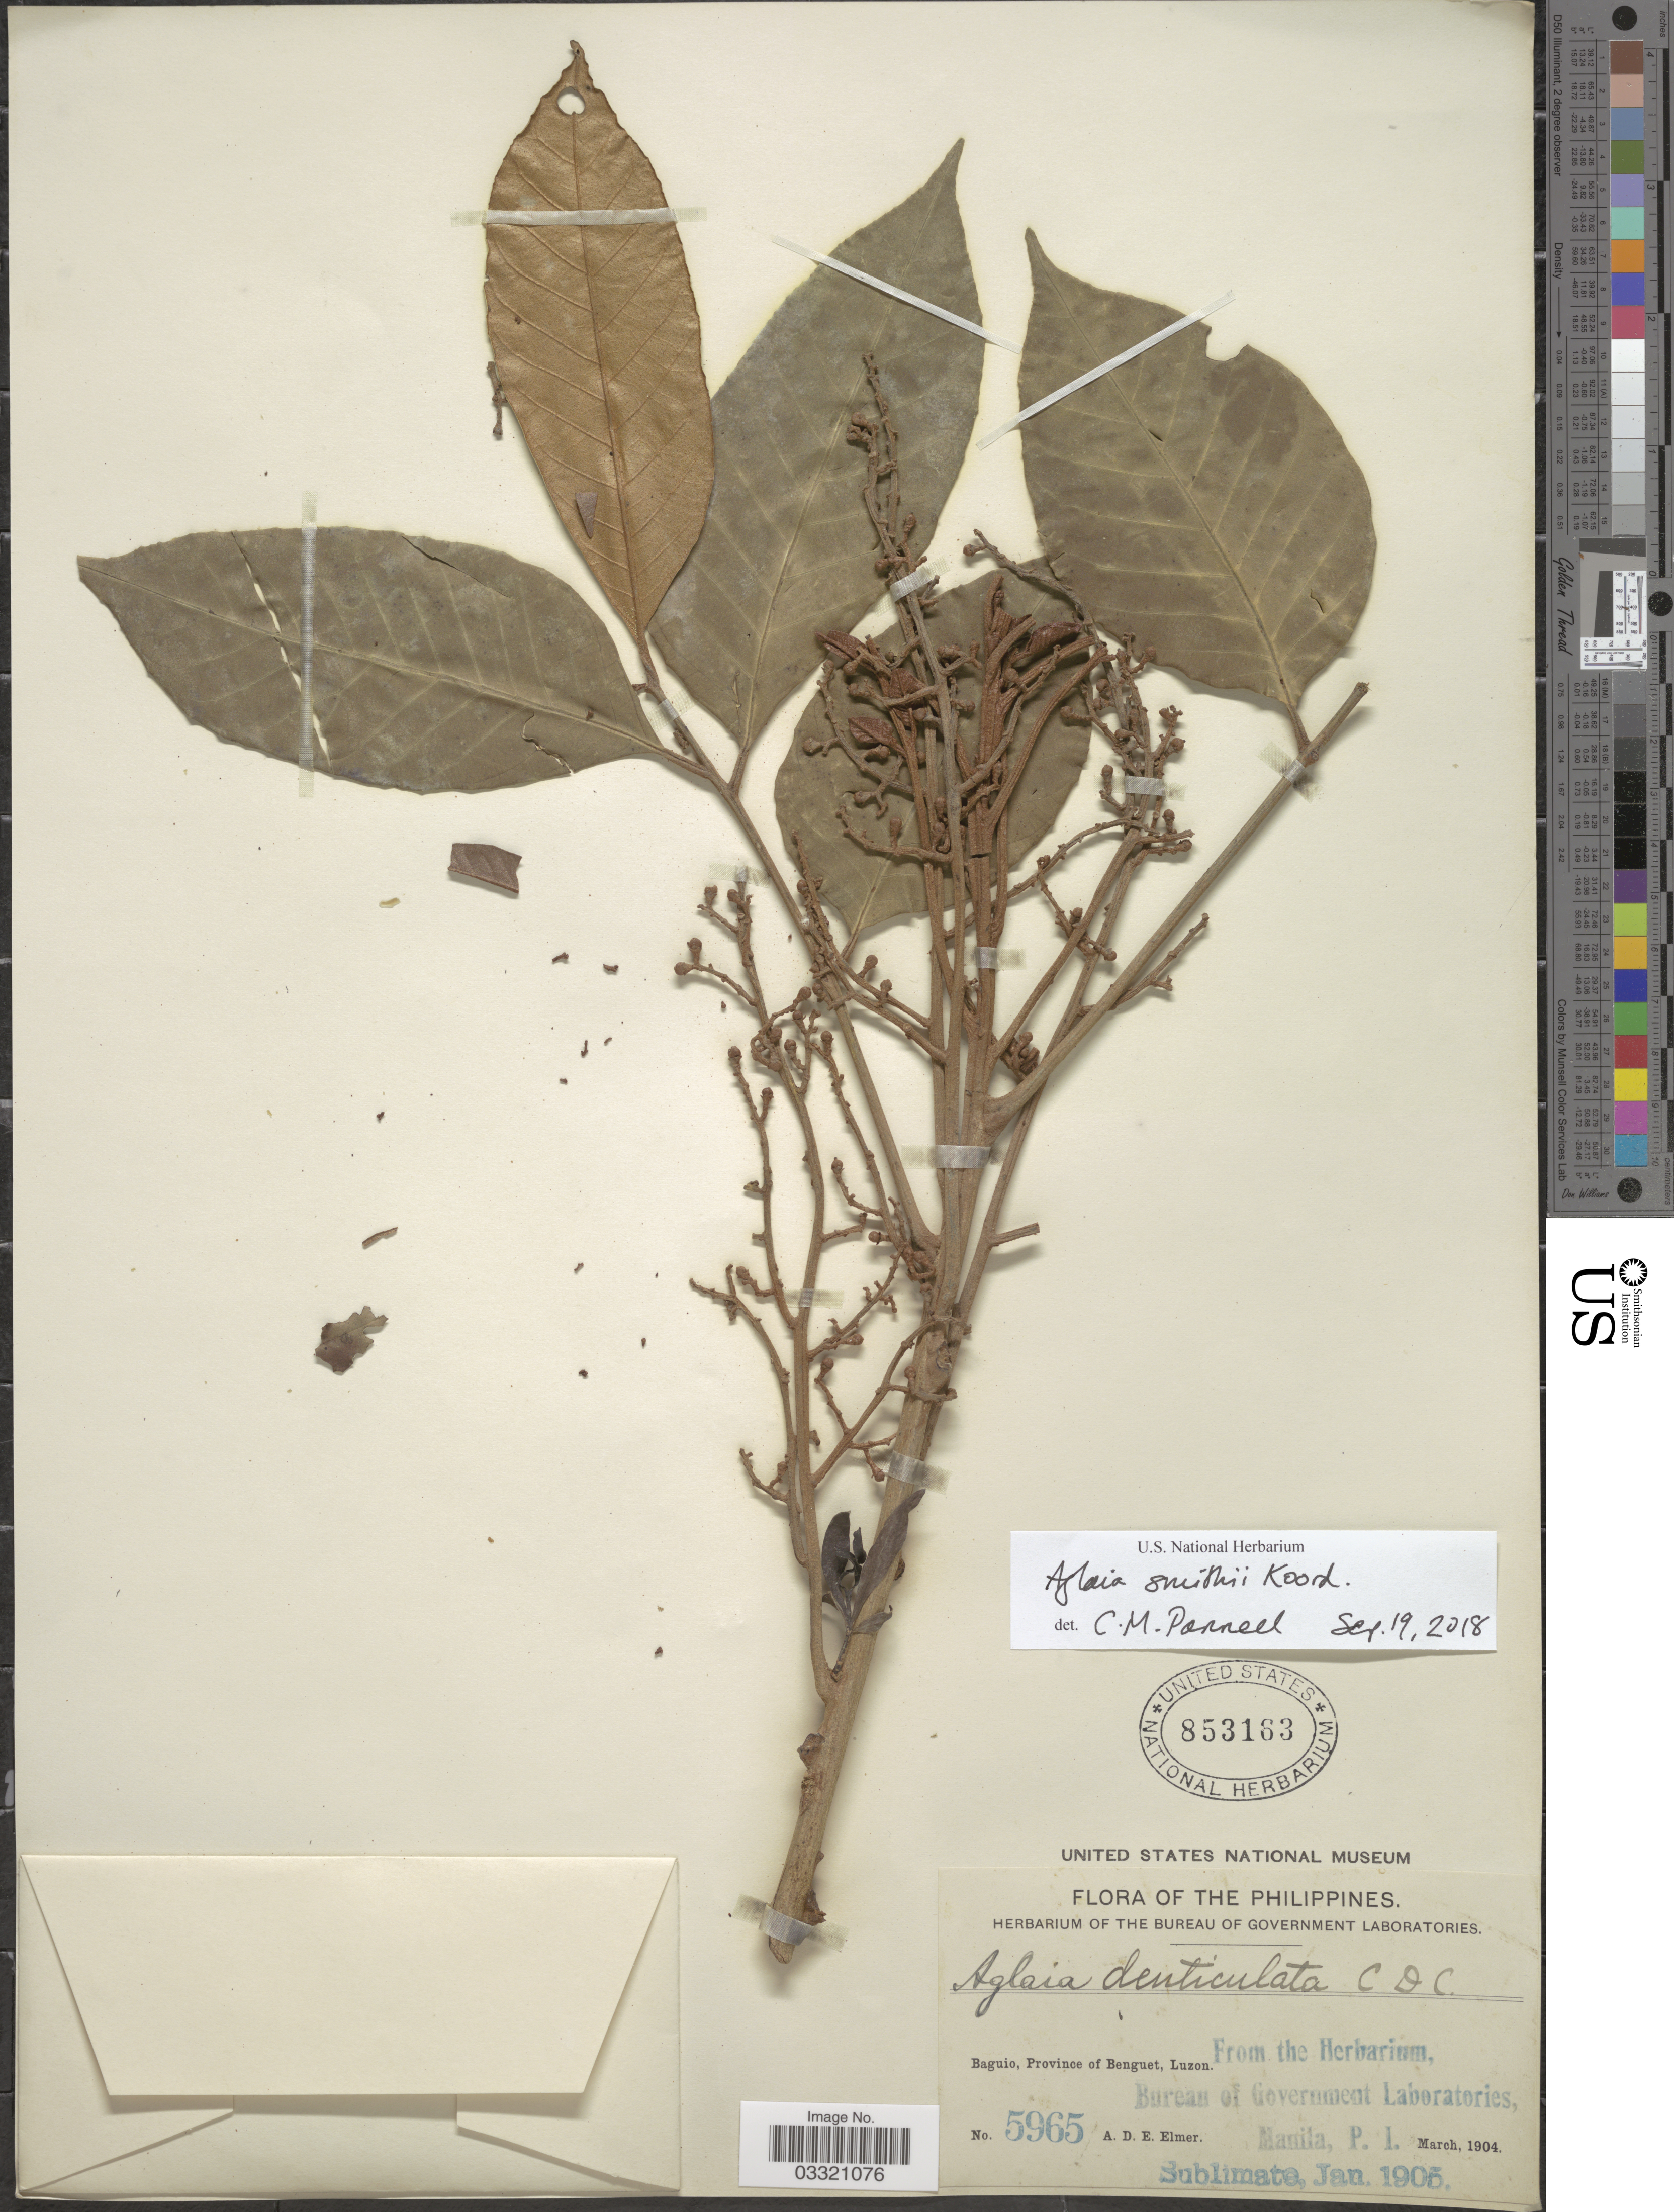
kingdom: Plantae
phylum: Tracheophyta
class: Magnoliopsida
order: Sapindales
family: Meliaceae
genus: Aglaia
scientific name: Aglaia smithii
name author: Koord.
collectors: A. D. E. Elmer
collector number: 5965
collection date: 1904-03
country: Philippines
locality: Baguio, Province of Benguet, Luzon.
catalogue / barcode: US 853163